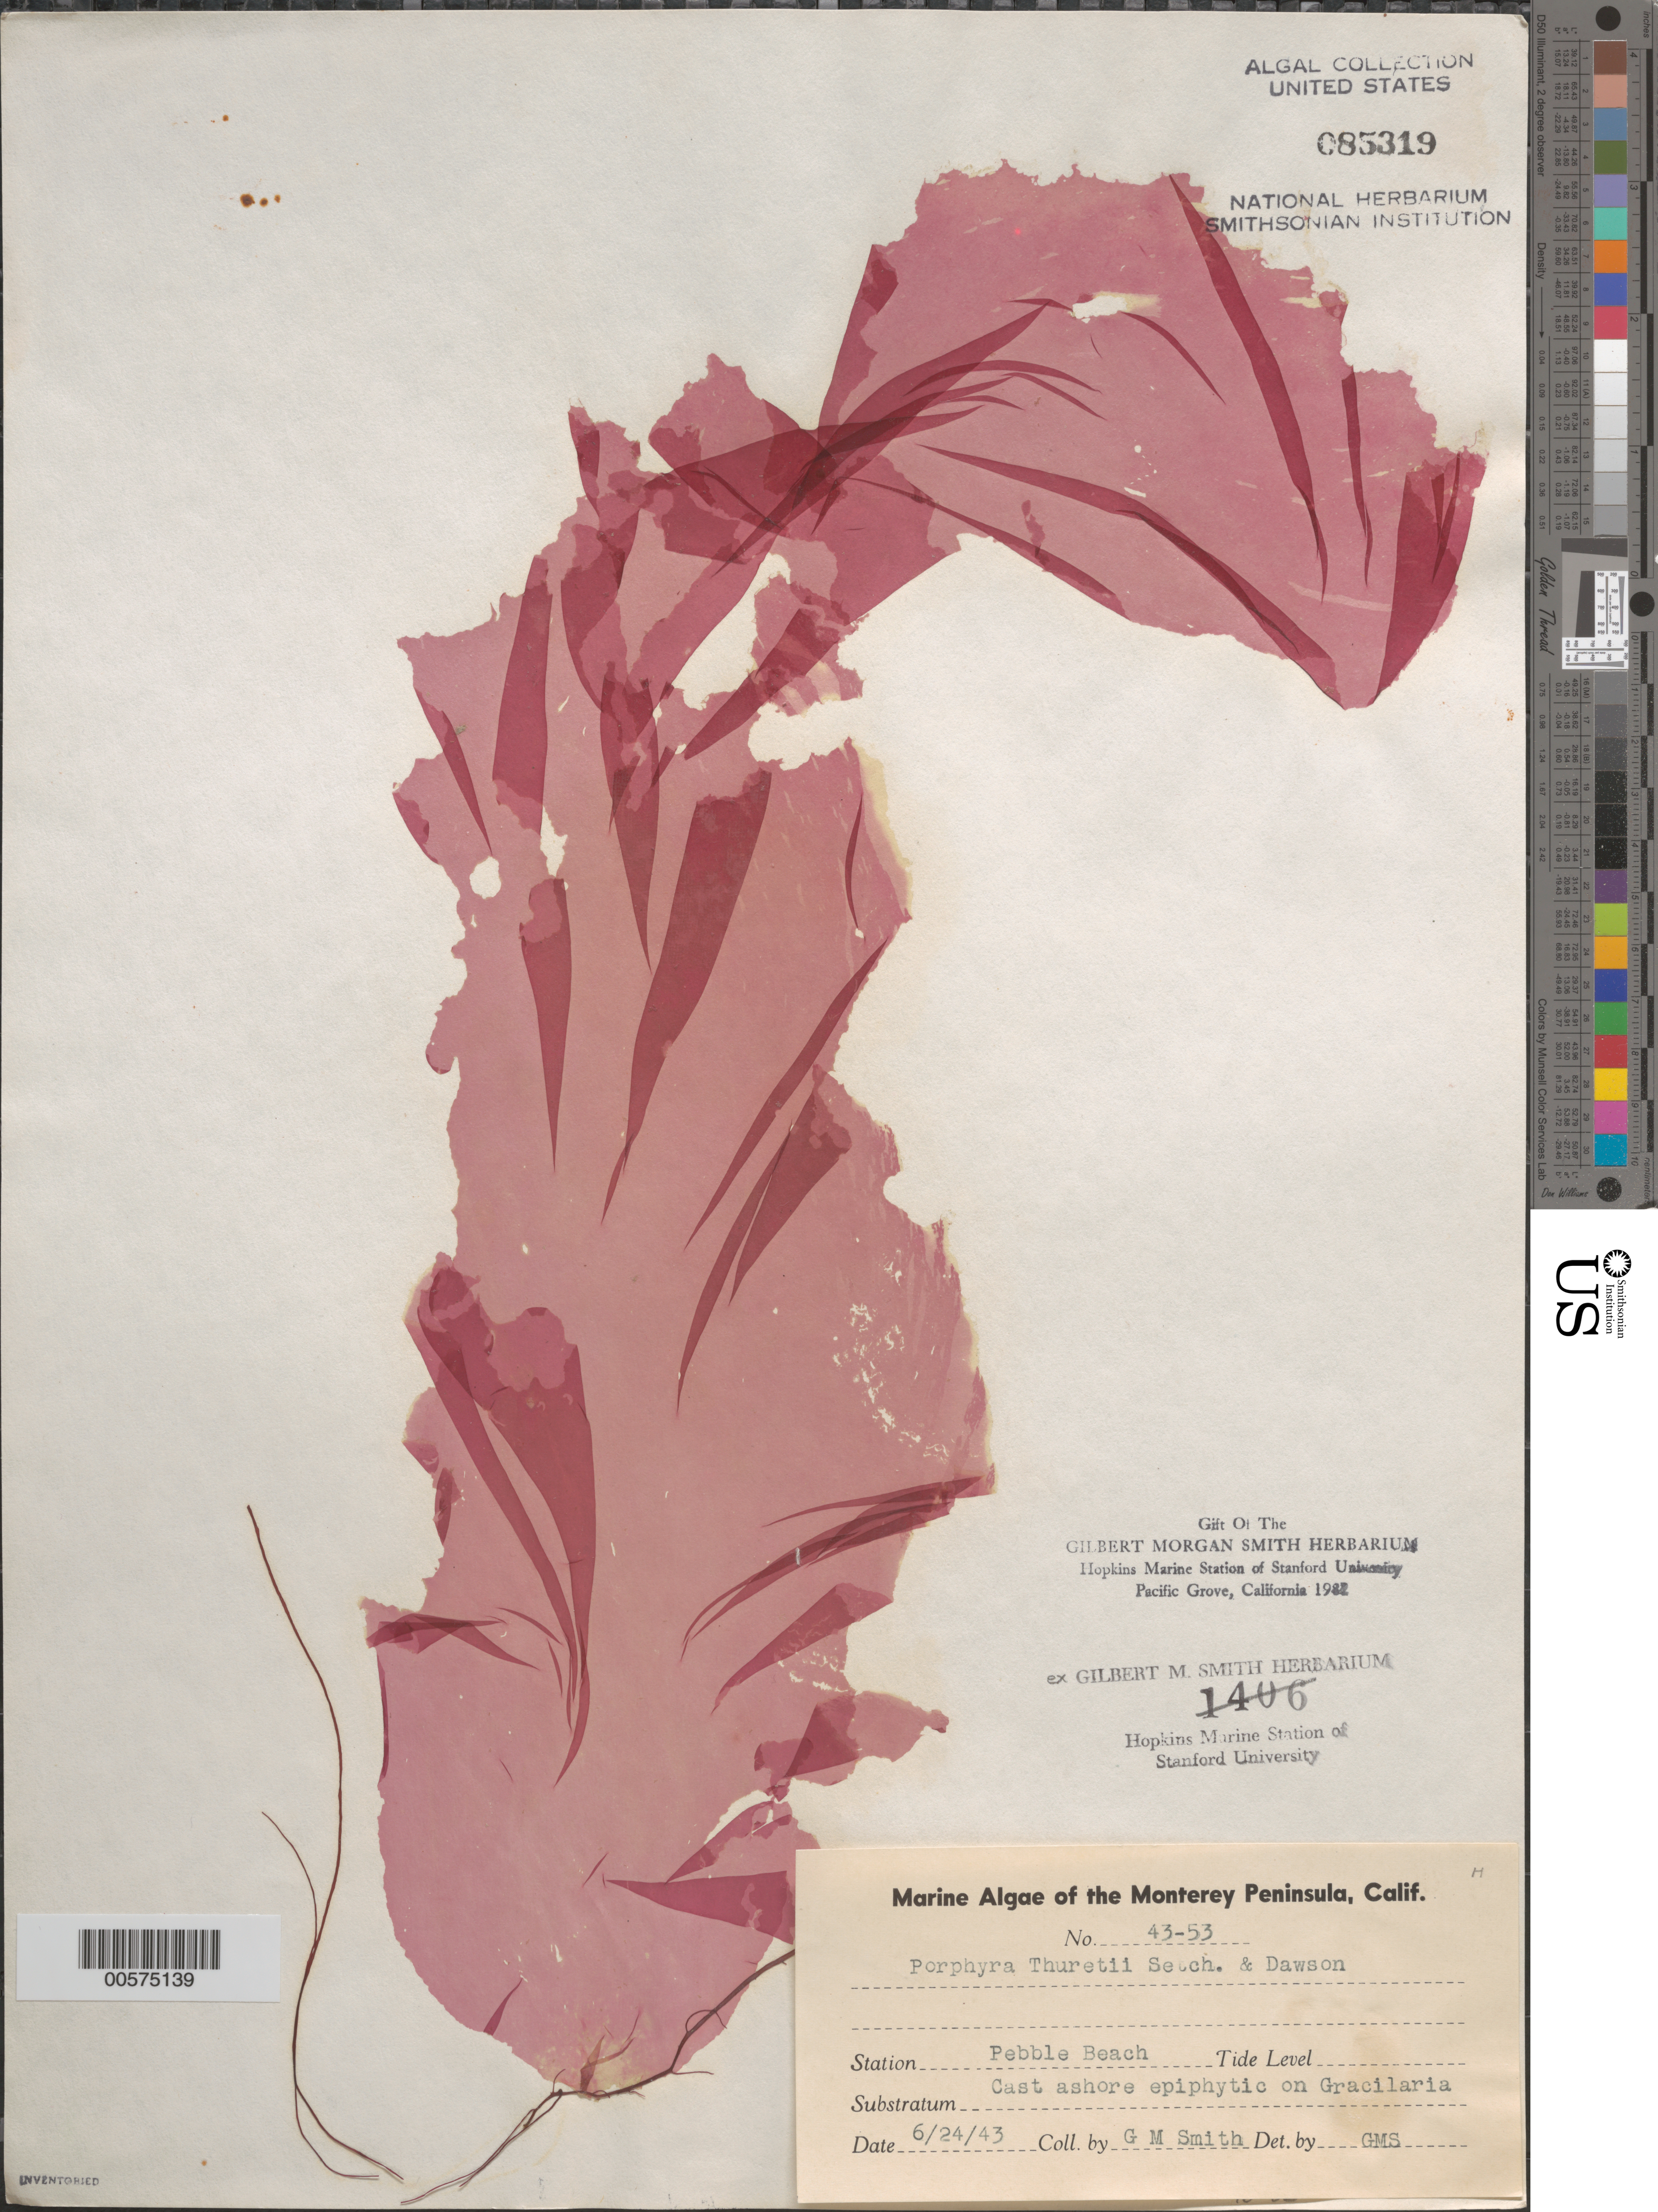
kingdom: Plantae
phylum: Rhodophyta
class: Bangiophyceae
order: Bangiales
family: Bangiaceae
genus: Pyropia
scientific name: Pyropia thuretii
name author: (Setchell & E.Y. Dawson) J.E. Sutherl. et al.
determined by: Algae name updating Project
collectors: G. M. Smith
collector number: Gms 43-53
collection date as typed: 24 Jun 1943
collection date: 1943-06-24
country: United States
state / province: California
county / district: Monterey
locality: Pebble Beach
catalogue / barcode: US 85319